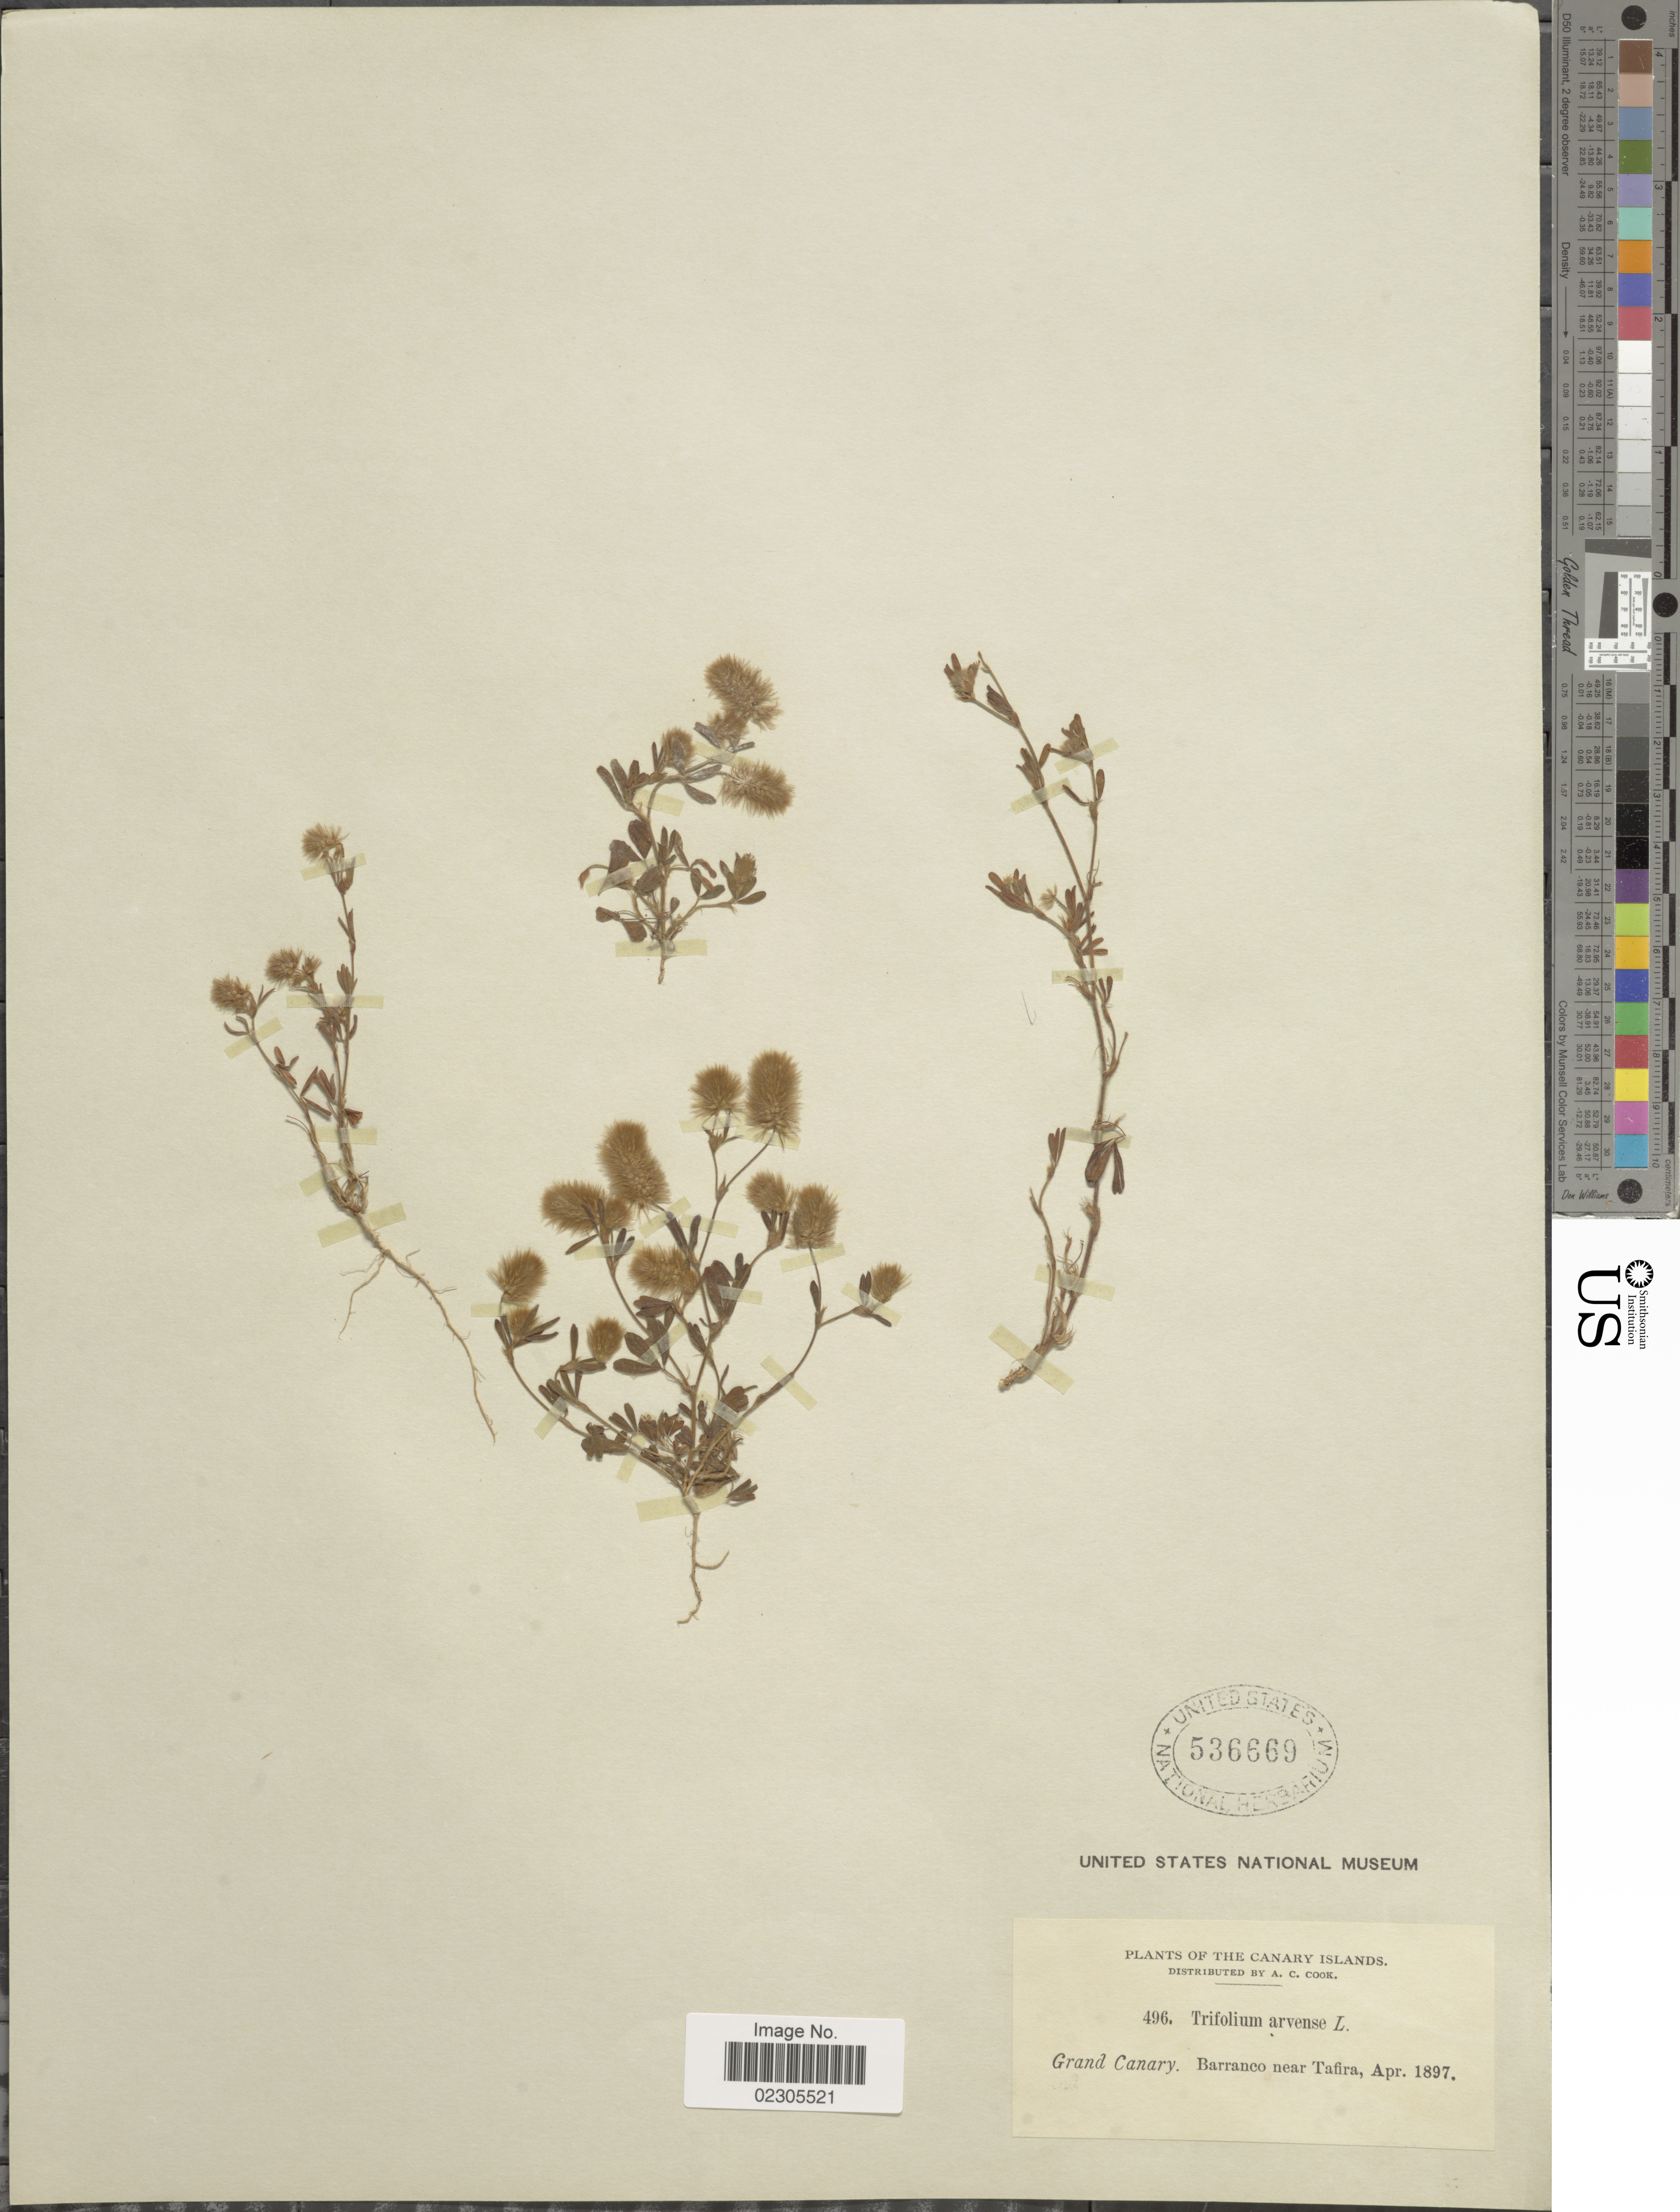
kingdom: Plantae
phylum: Tracheophyta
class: Magnoliopsida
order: Fabales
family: Fabaceae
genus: Trifolium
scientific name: Trifolium arvense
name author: L.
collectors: Alice C. Cook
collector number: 496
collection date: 1897-04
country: Spain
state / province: Canarias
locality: The Canary Islands, Gran Canary: Barranca near Tafira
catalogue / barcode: US 536669